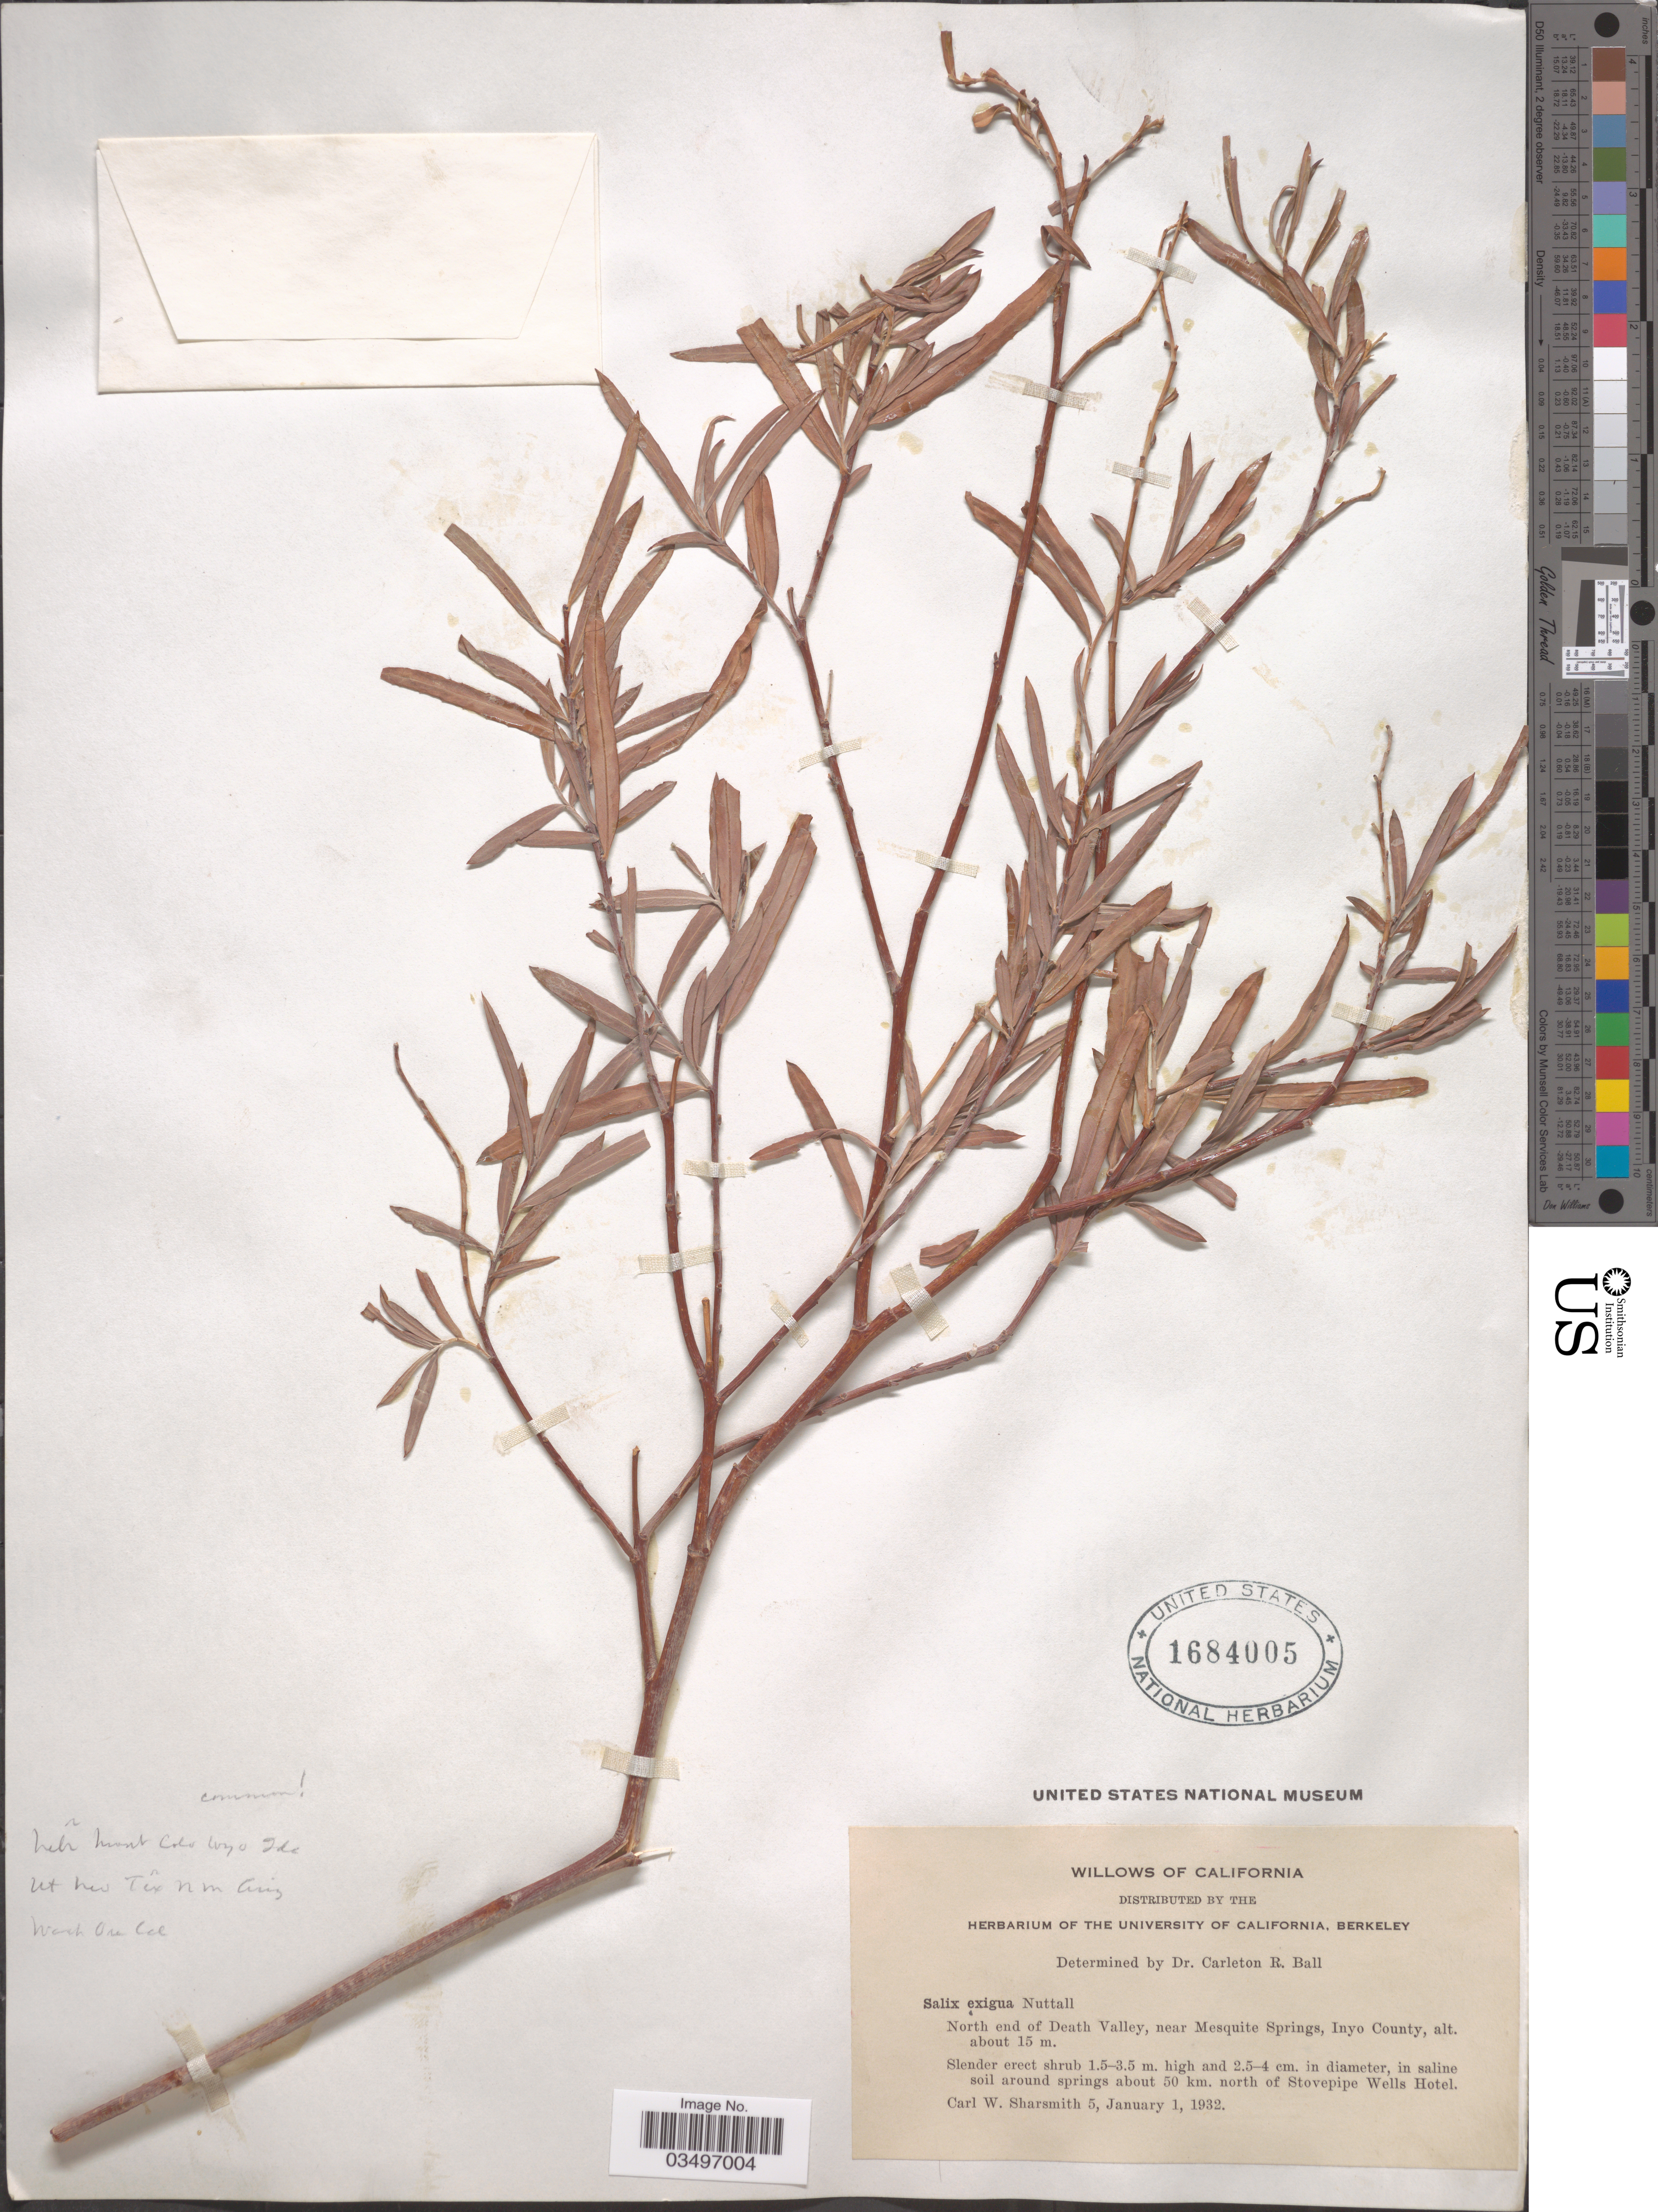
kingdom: Plantae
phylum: Tracheophyta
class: Magnoliopsida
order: Malpighiales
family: Salicaceae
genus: Salix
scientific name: Salix exigua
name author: Nutt.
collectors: C. Sharsmith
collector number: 5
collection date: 1932-01-01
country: United States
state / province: California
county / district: Inyo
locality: North end of Death Valley, near Mesquite Springs, Inyo County.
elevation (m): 15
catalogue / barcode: US 1684005